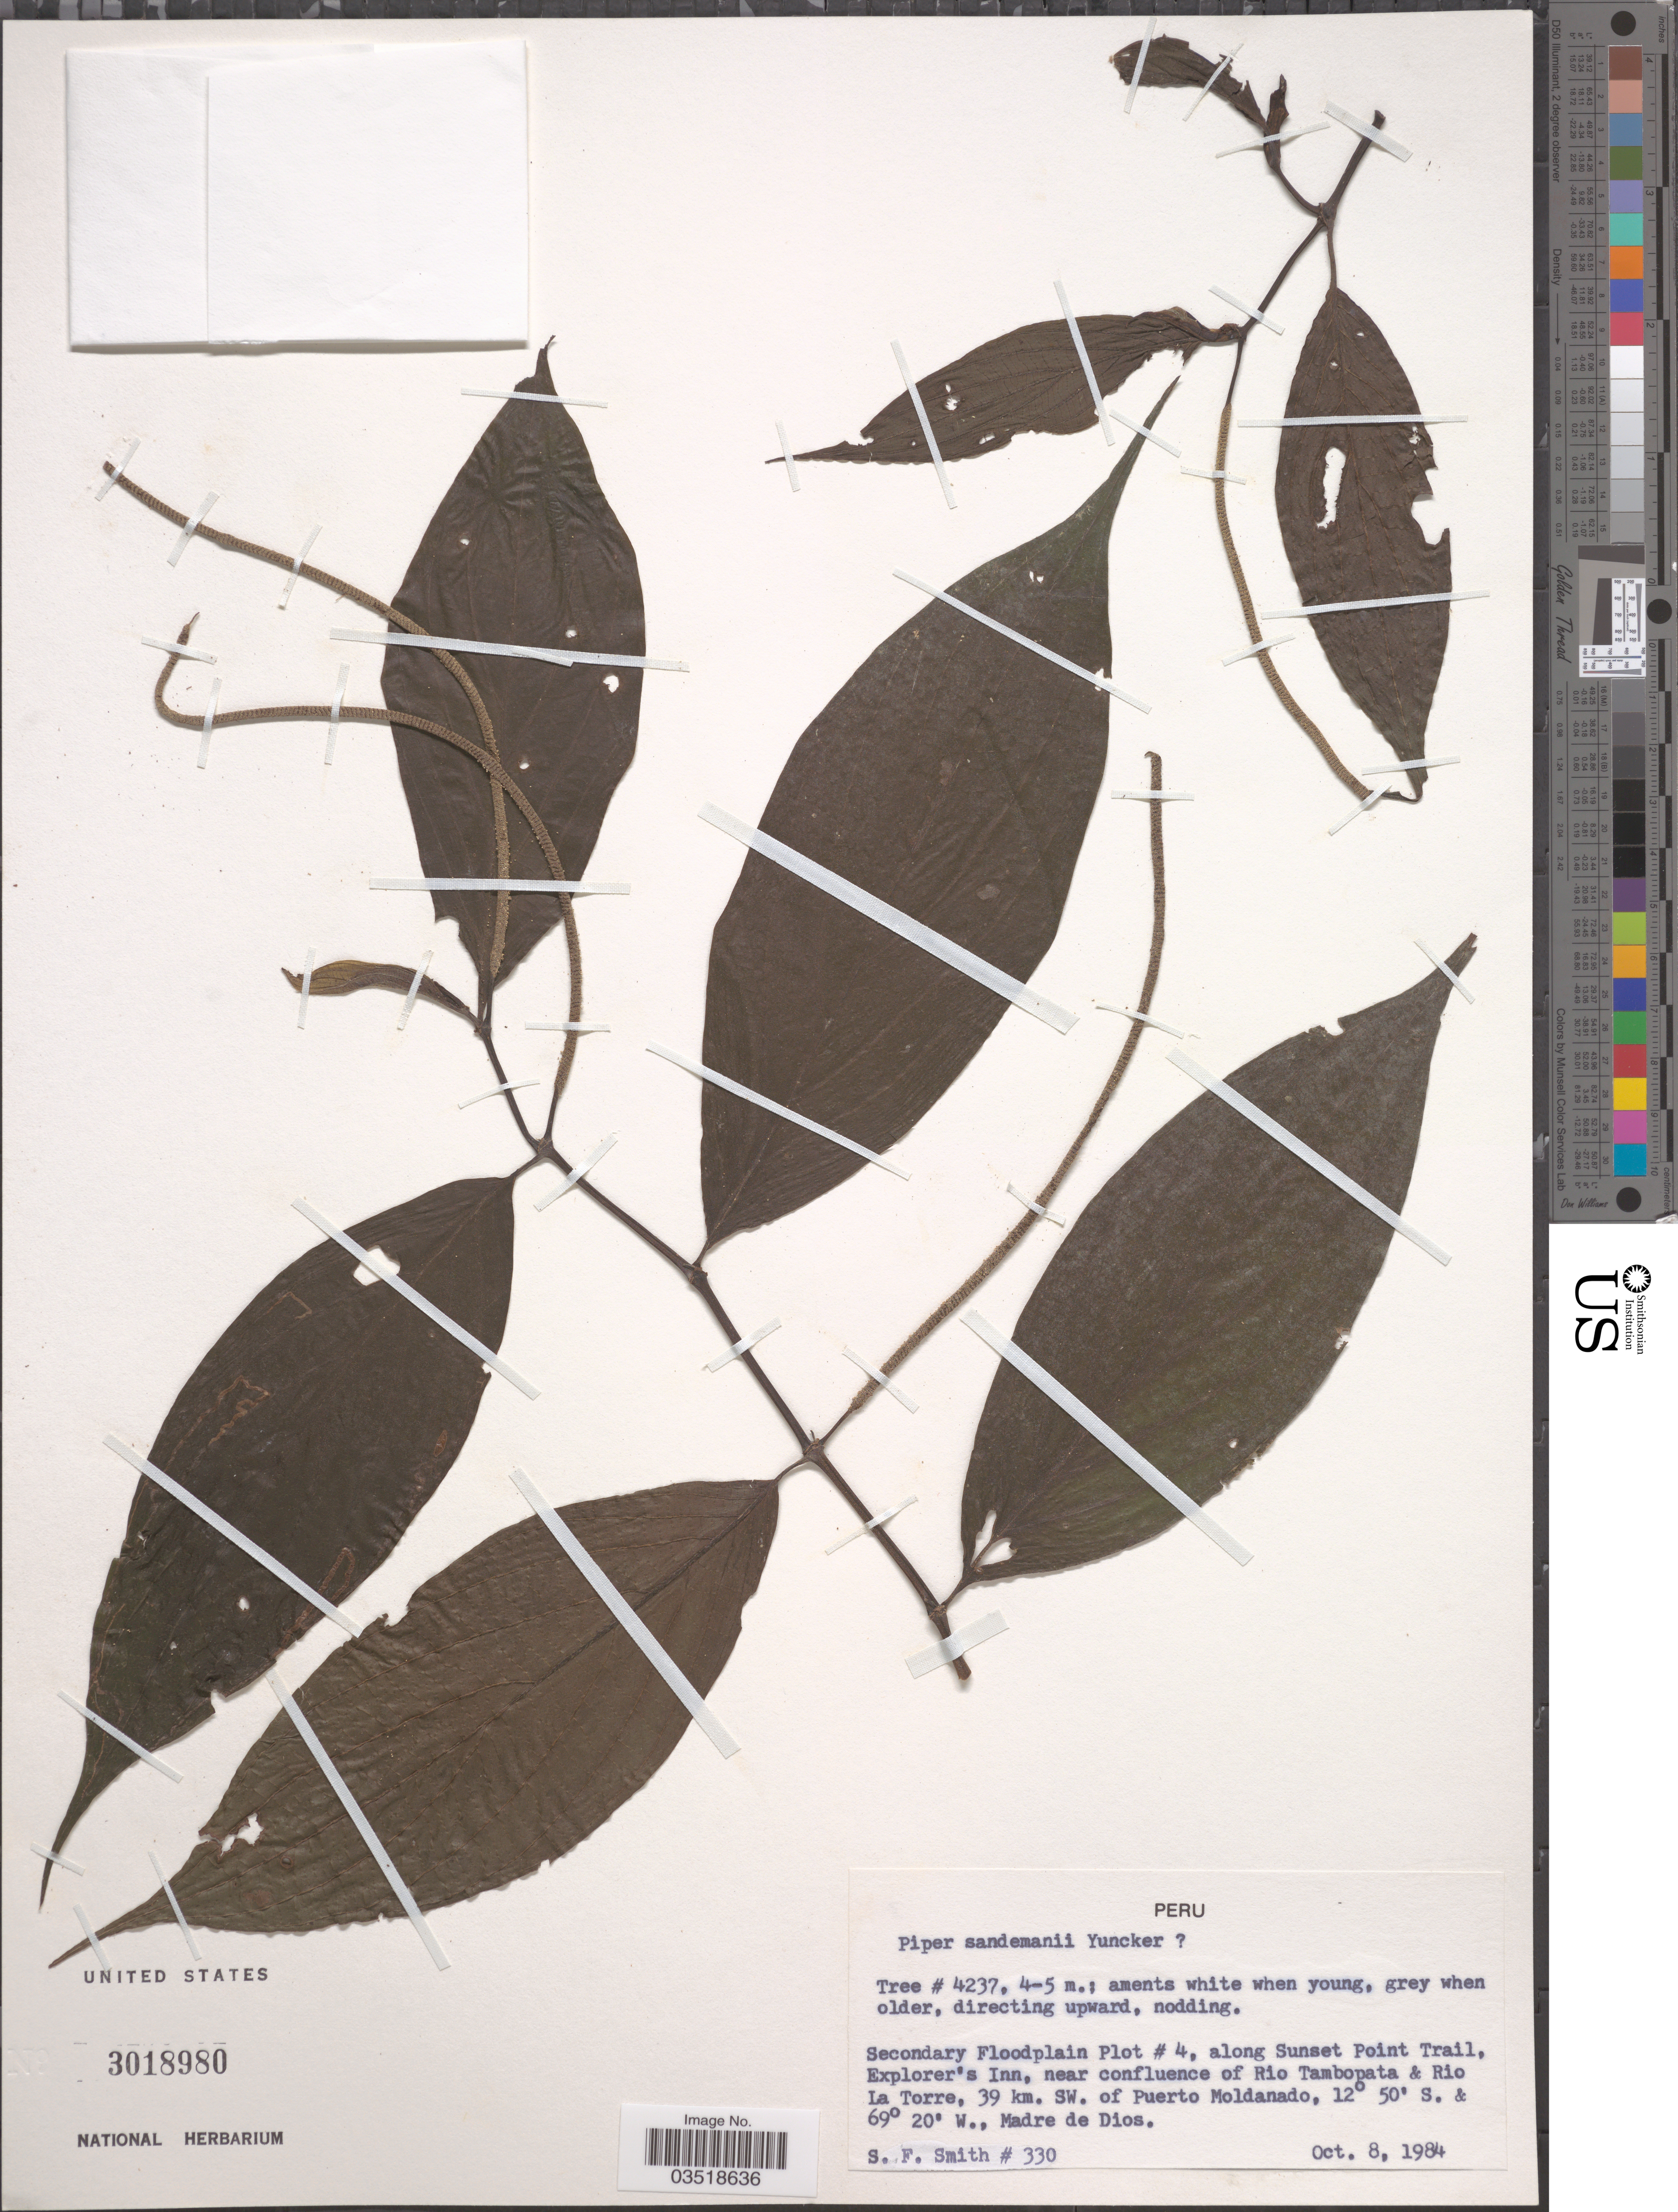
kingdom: Plantae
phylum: Tracheophyta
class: Magnoliopsida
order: Piperales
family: Piperaceae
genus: Piper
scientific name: Piper sandemanii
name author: Yunck.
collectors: S.F. Smith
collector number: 330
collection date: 1984-10-08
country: Peru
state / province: Madre de Dios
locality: Secondary Floodplain Plot #4, along Sunset Point Trail, Explorer's Inn, near confluence of Rio Tambopata & Rio La Torre, 39 km. SW. of Puerto Moldanado.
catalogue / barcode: US 3018980